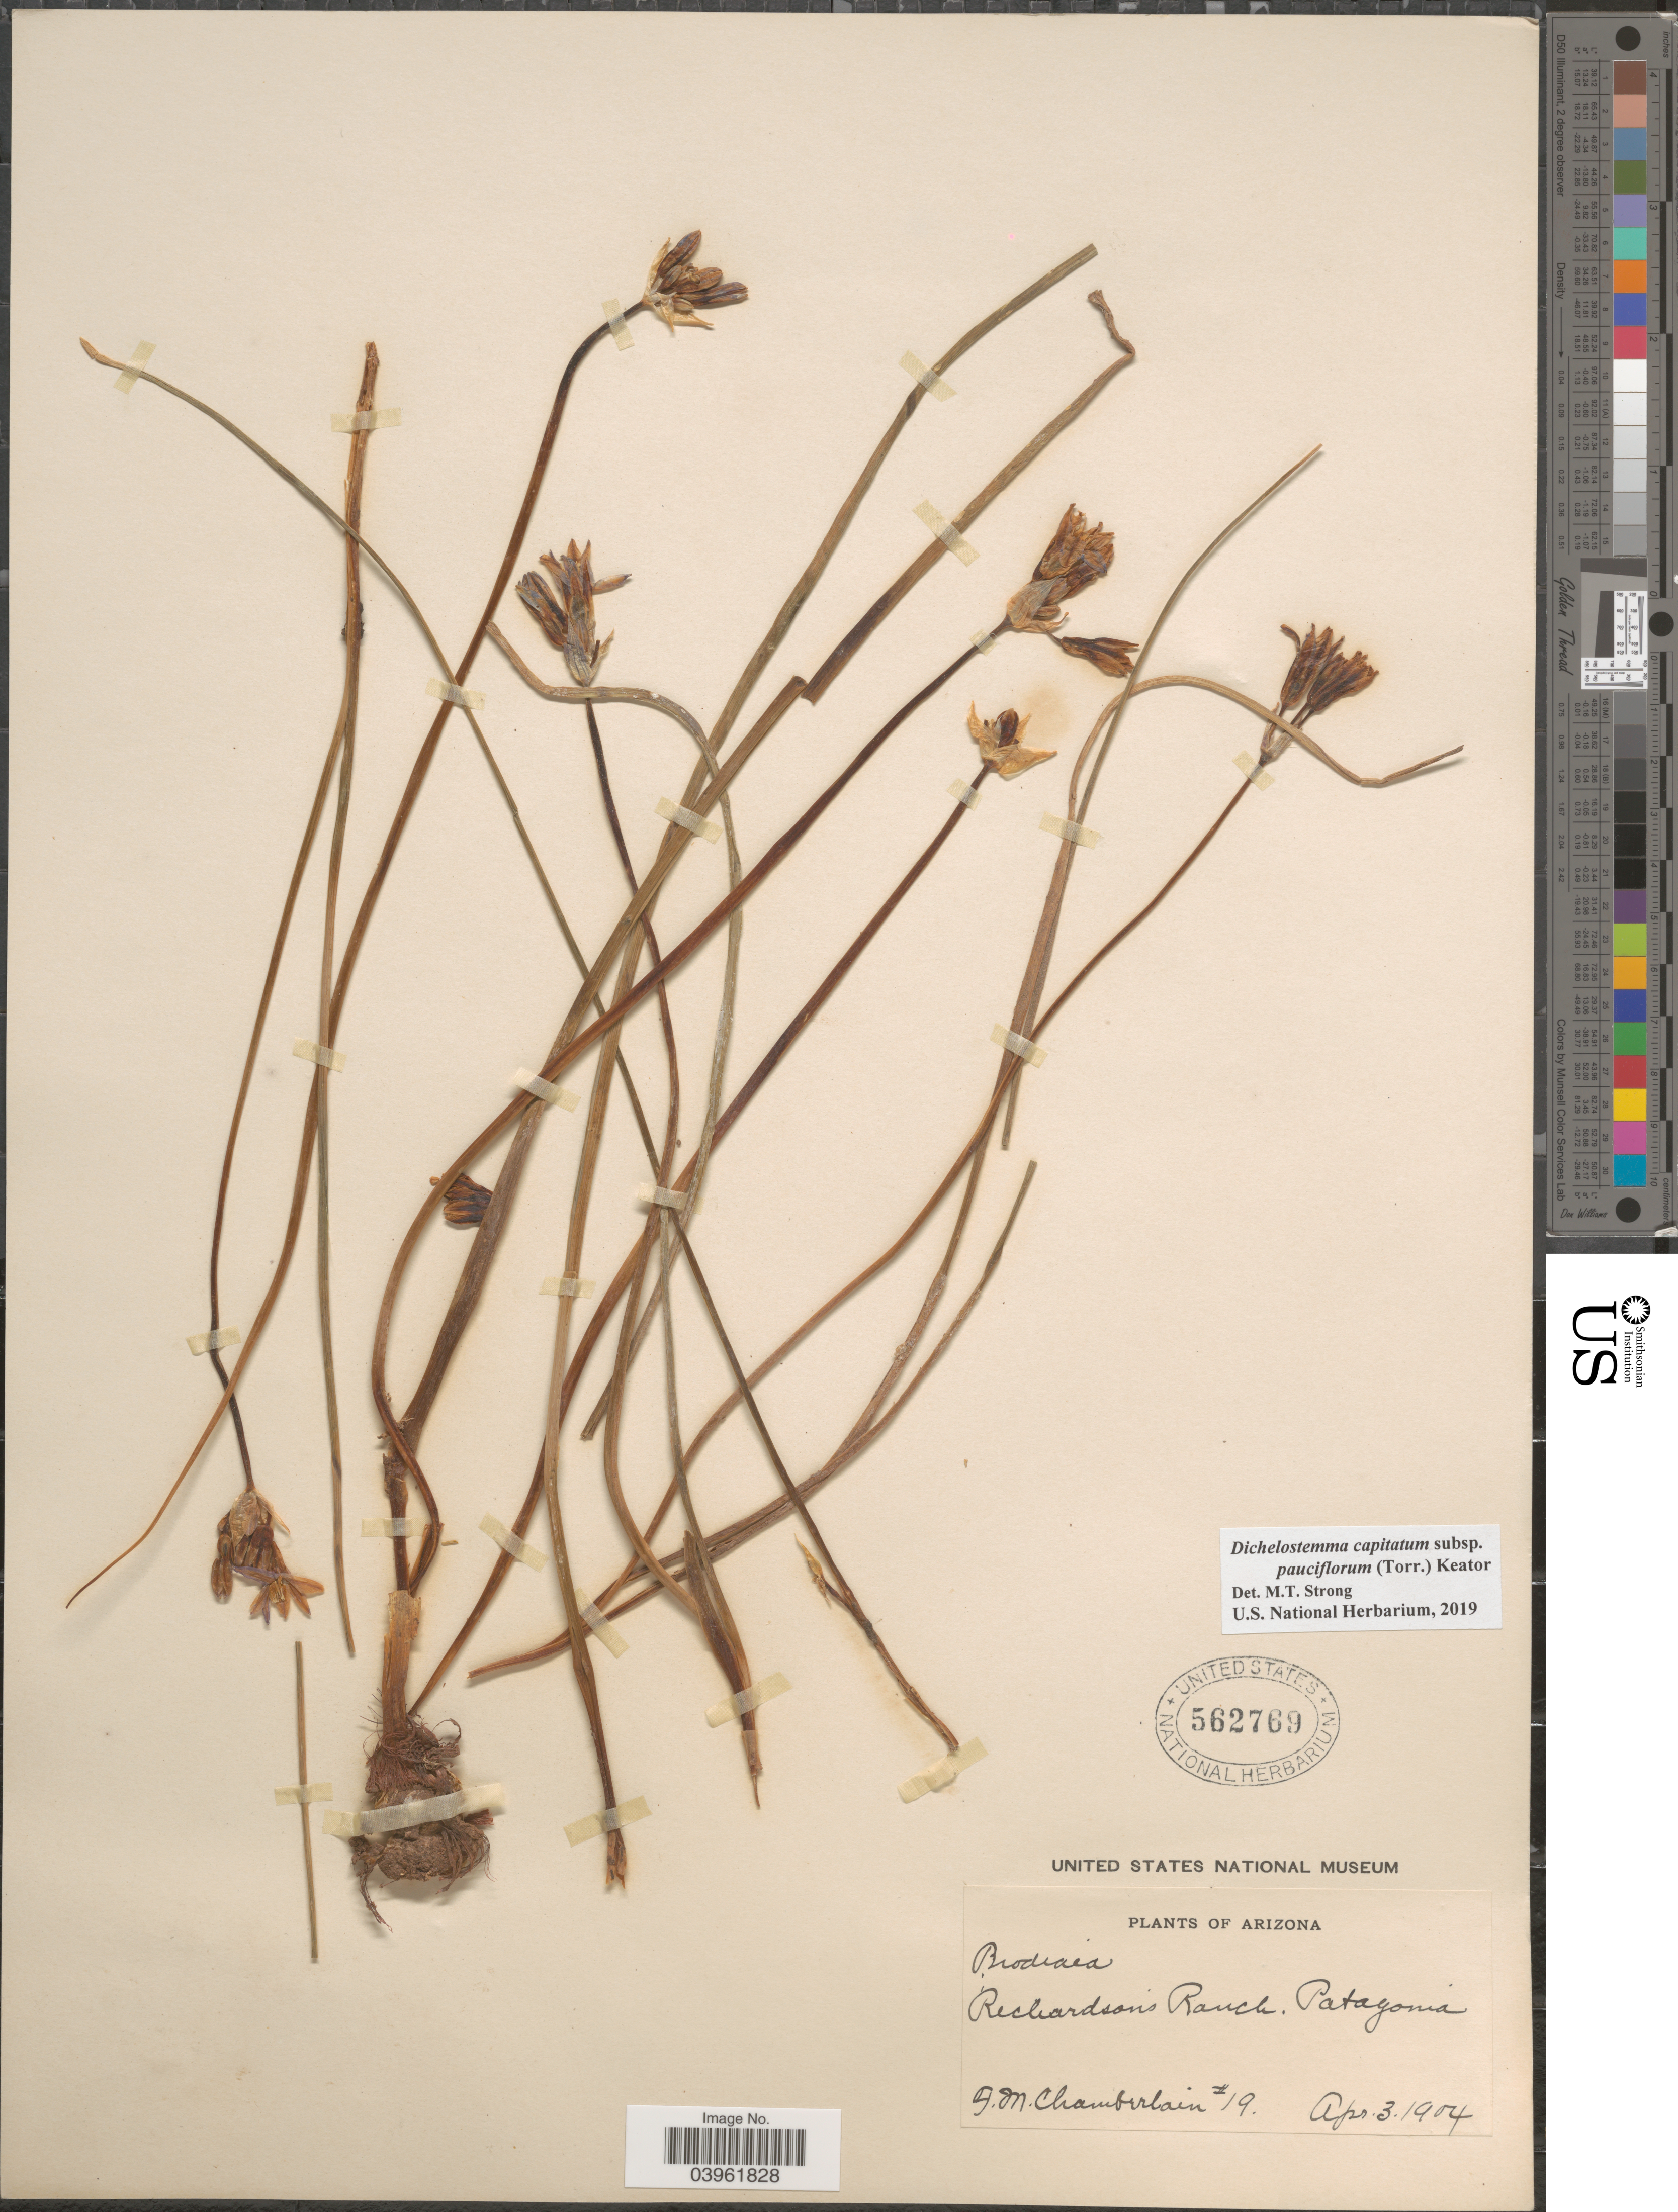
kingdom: Plantae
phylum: Tracheophyta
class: Liliopsida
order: Asparagales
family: Asparagaceae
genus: Dichelostemma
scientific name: Dichelostemma capitatum subsp. pauciflorum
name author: (Torr.) Keator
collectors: F. Chamberlain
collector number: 19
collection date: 1904-04-03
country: United States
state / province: Arizona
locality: Richardson Ranch. Patagonia.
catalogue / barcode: US 562769